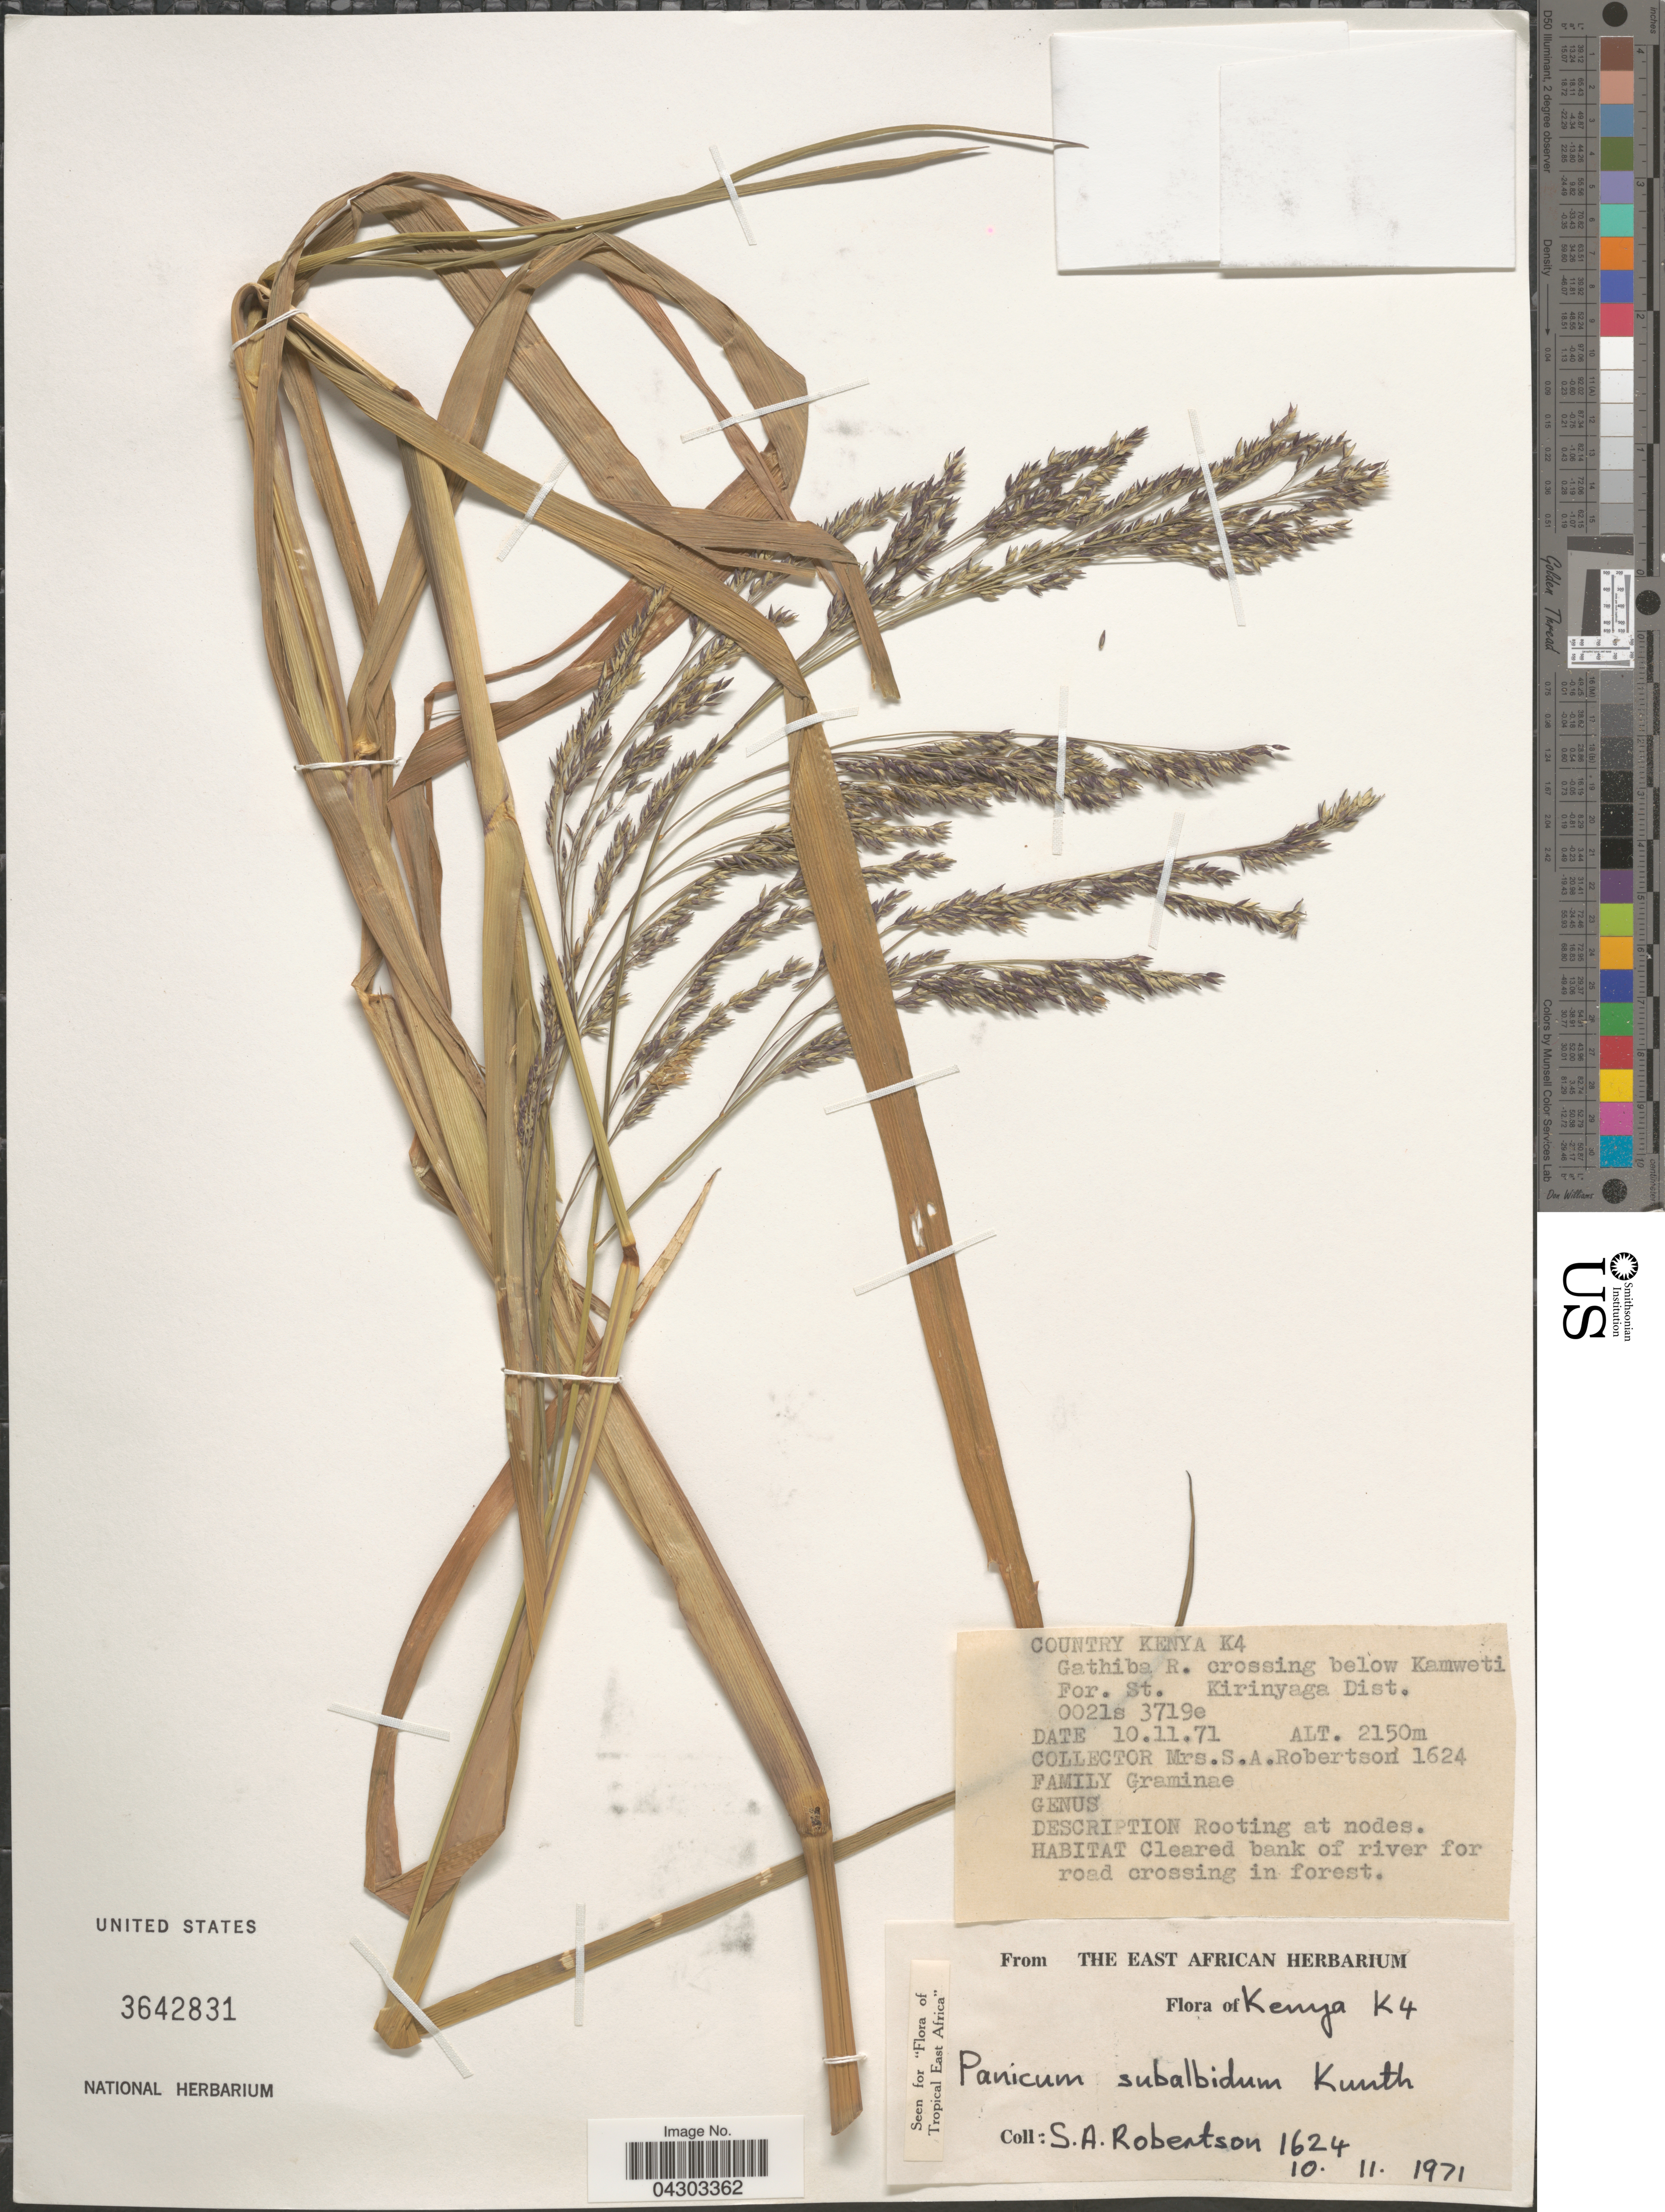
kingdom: Plantae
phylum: Tracheophyta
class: Liliopsida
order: Poales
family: Poaceae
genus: Panicum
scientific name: Panicum antidotale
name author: Retz.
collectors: S. Robertson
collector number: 1624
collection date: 1971-11-10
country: Kenya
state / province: Kirinyaga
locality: K4. Gathiba R. crossing below Kamweti For. St. Kirinyaga Dist. Kenya K4.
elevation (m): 2150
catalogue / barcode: US 3642831